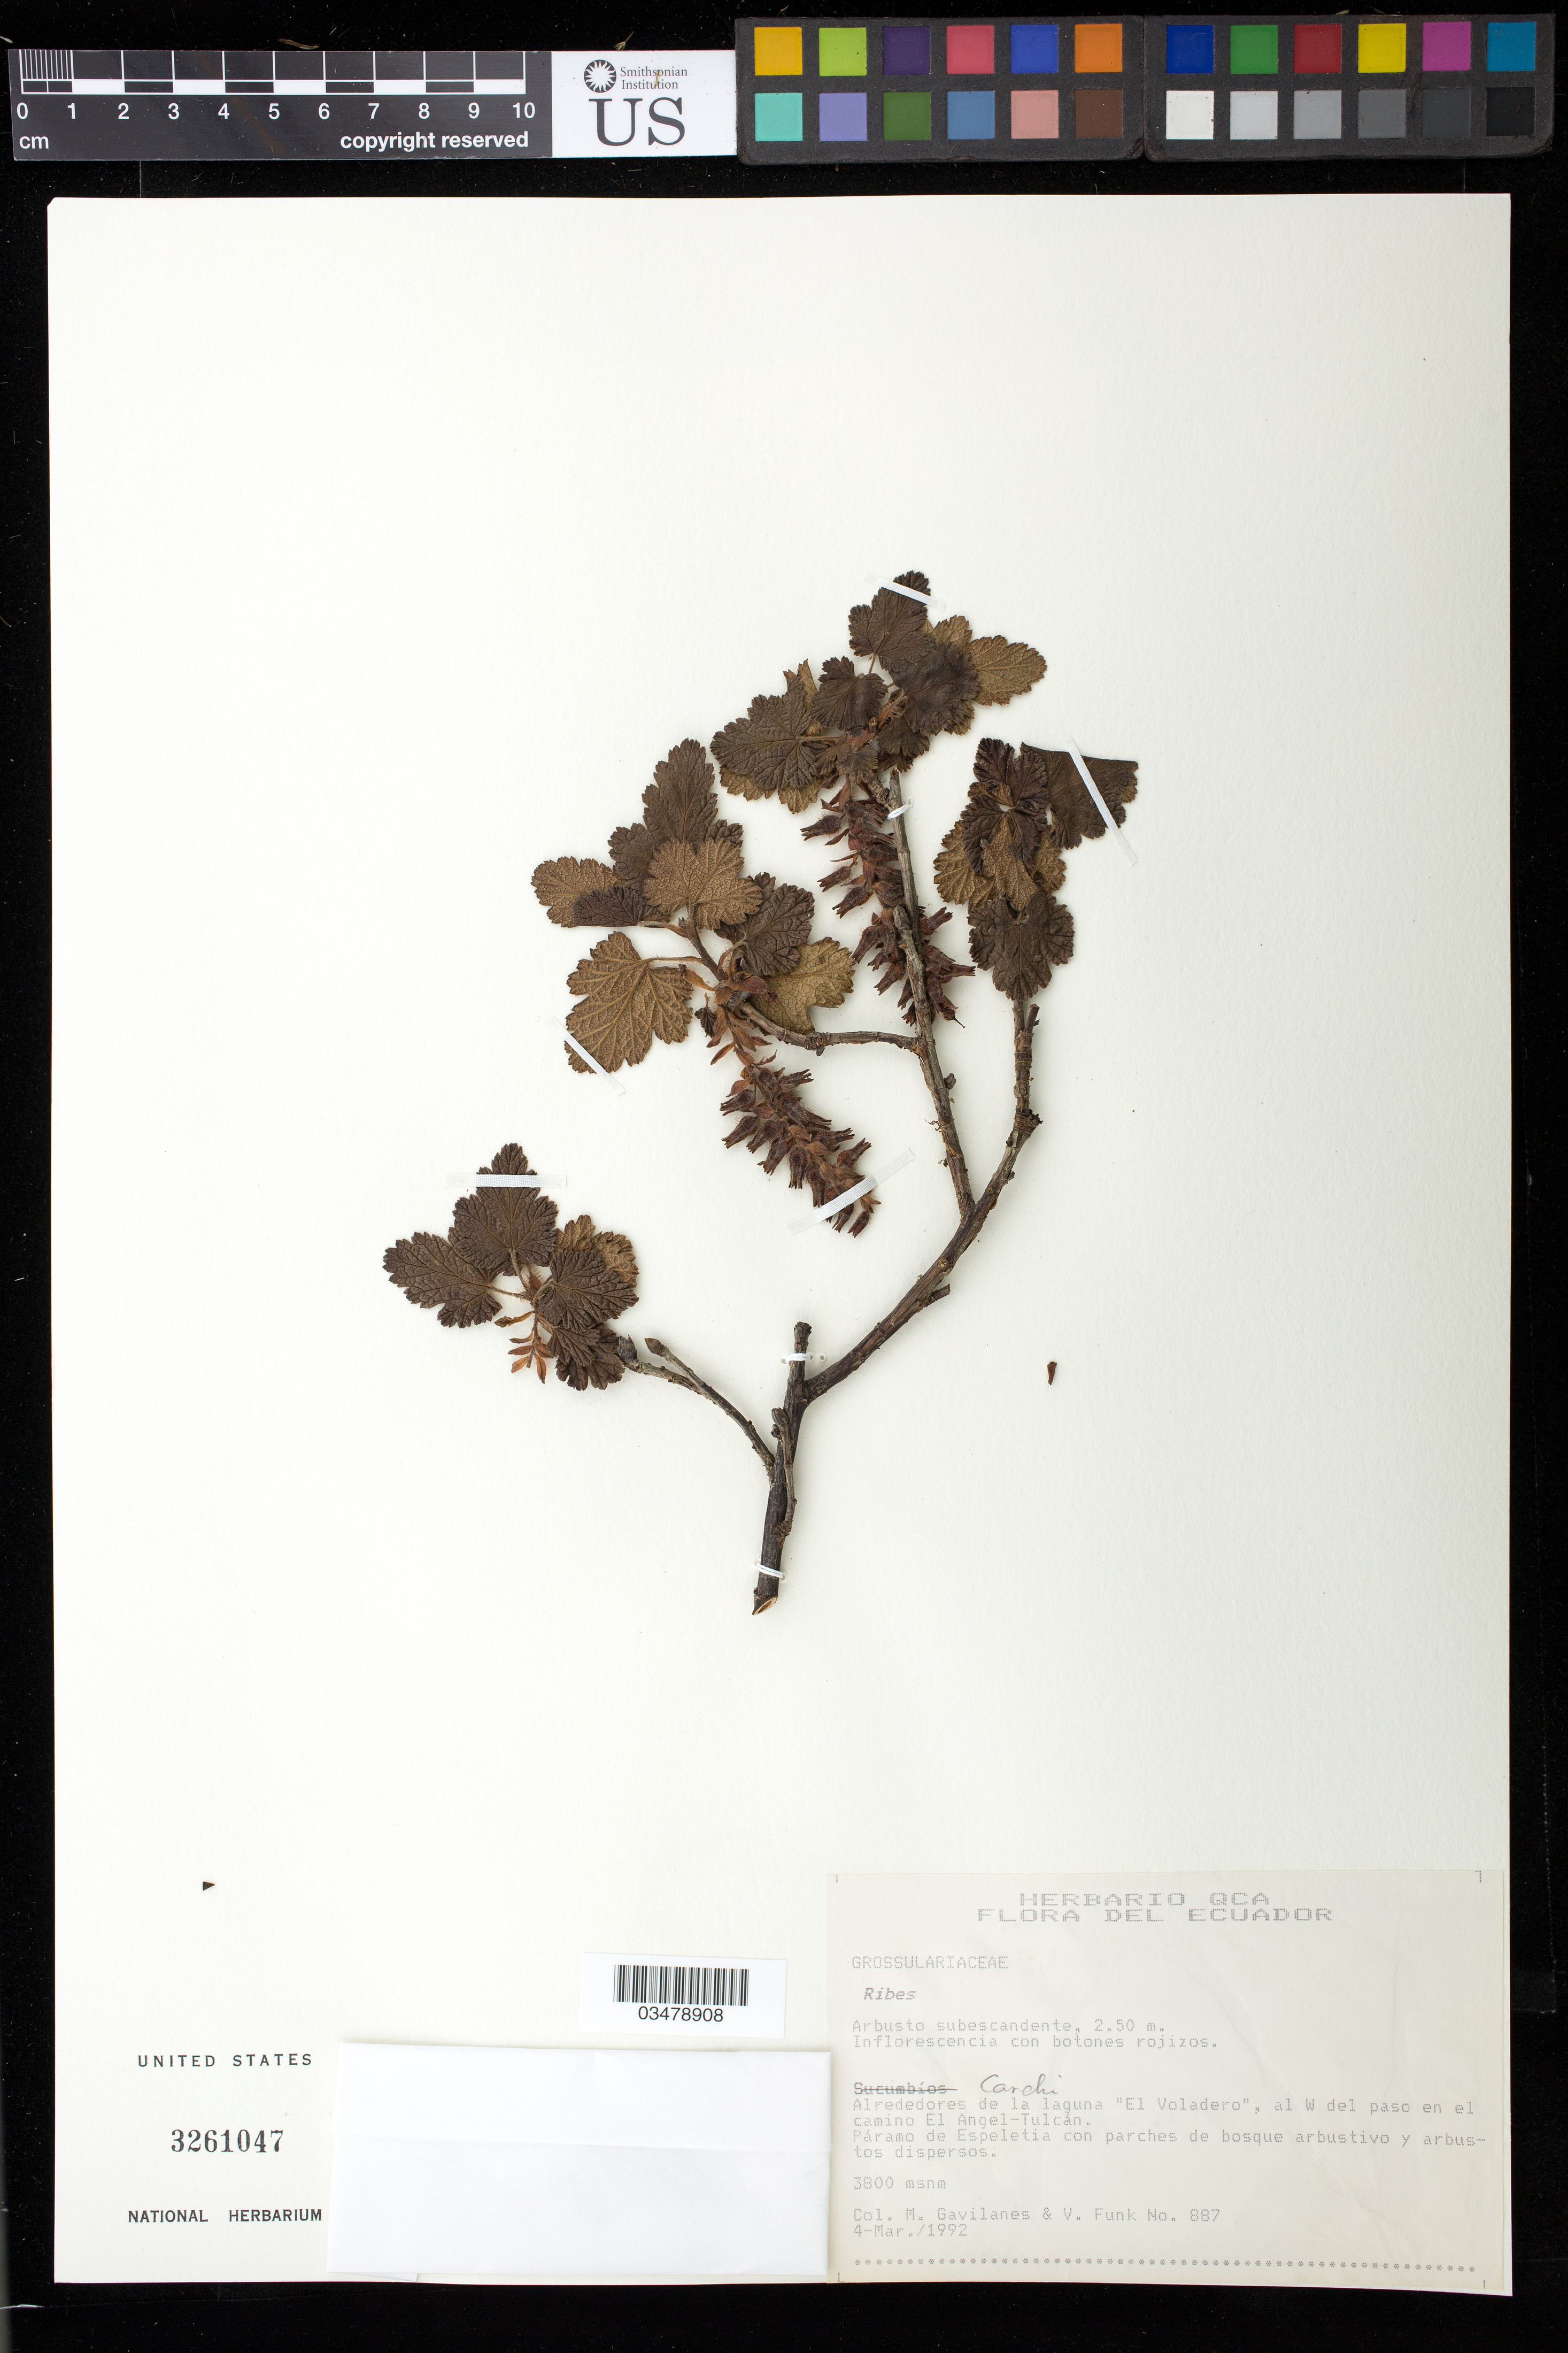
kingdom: Plantae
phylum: Tracheophyta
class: Magnoliopsida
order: Saxifragales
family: Grossulariaceae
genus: Ribes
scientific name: Ribes sp.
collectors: M. Gavilanes & V. Funk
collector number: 887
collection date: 1992-03-04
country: Ecuador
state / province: Carchi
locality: Carchi. Alrededores de la laguna "El Voladero", al W del paso en el camino El Angel-Tulcan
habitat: Paramo de Espeletia con parches de bosque arbustivo y arbustos despersos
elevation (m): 3800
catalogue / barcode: US 3261047